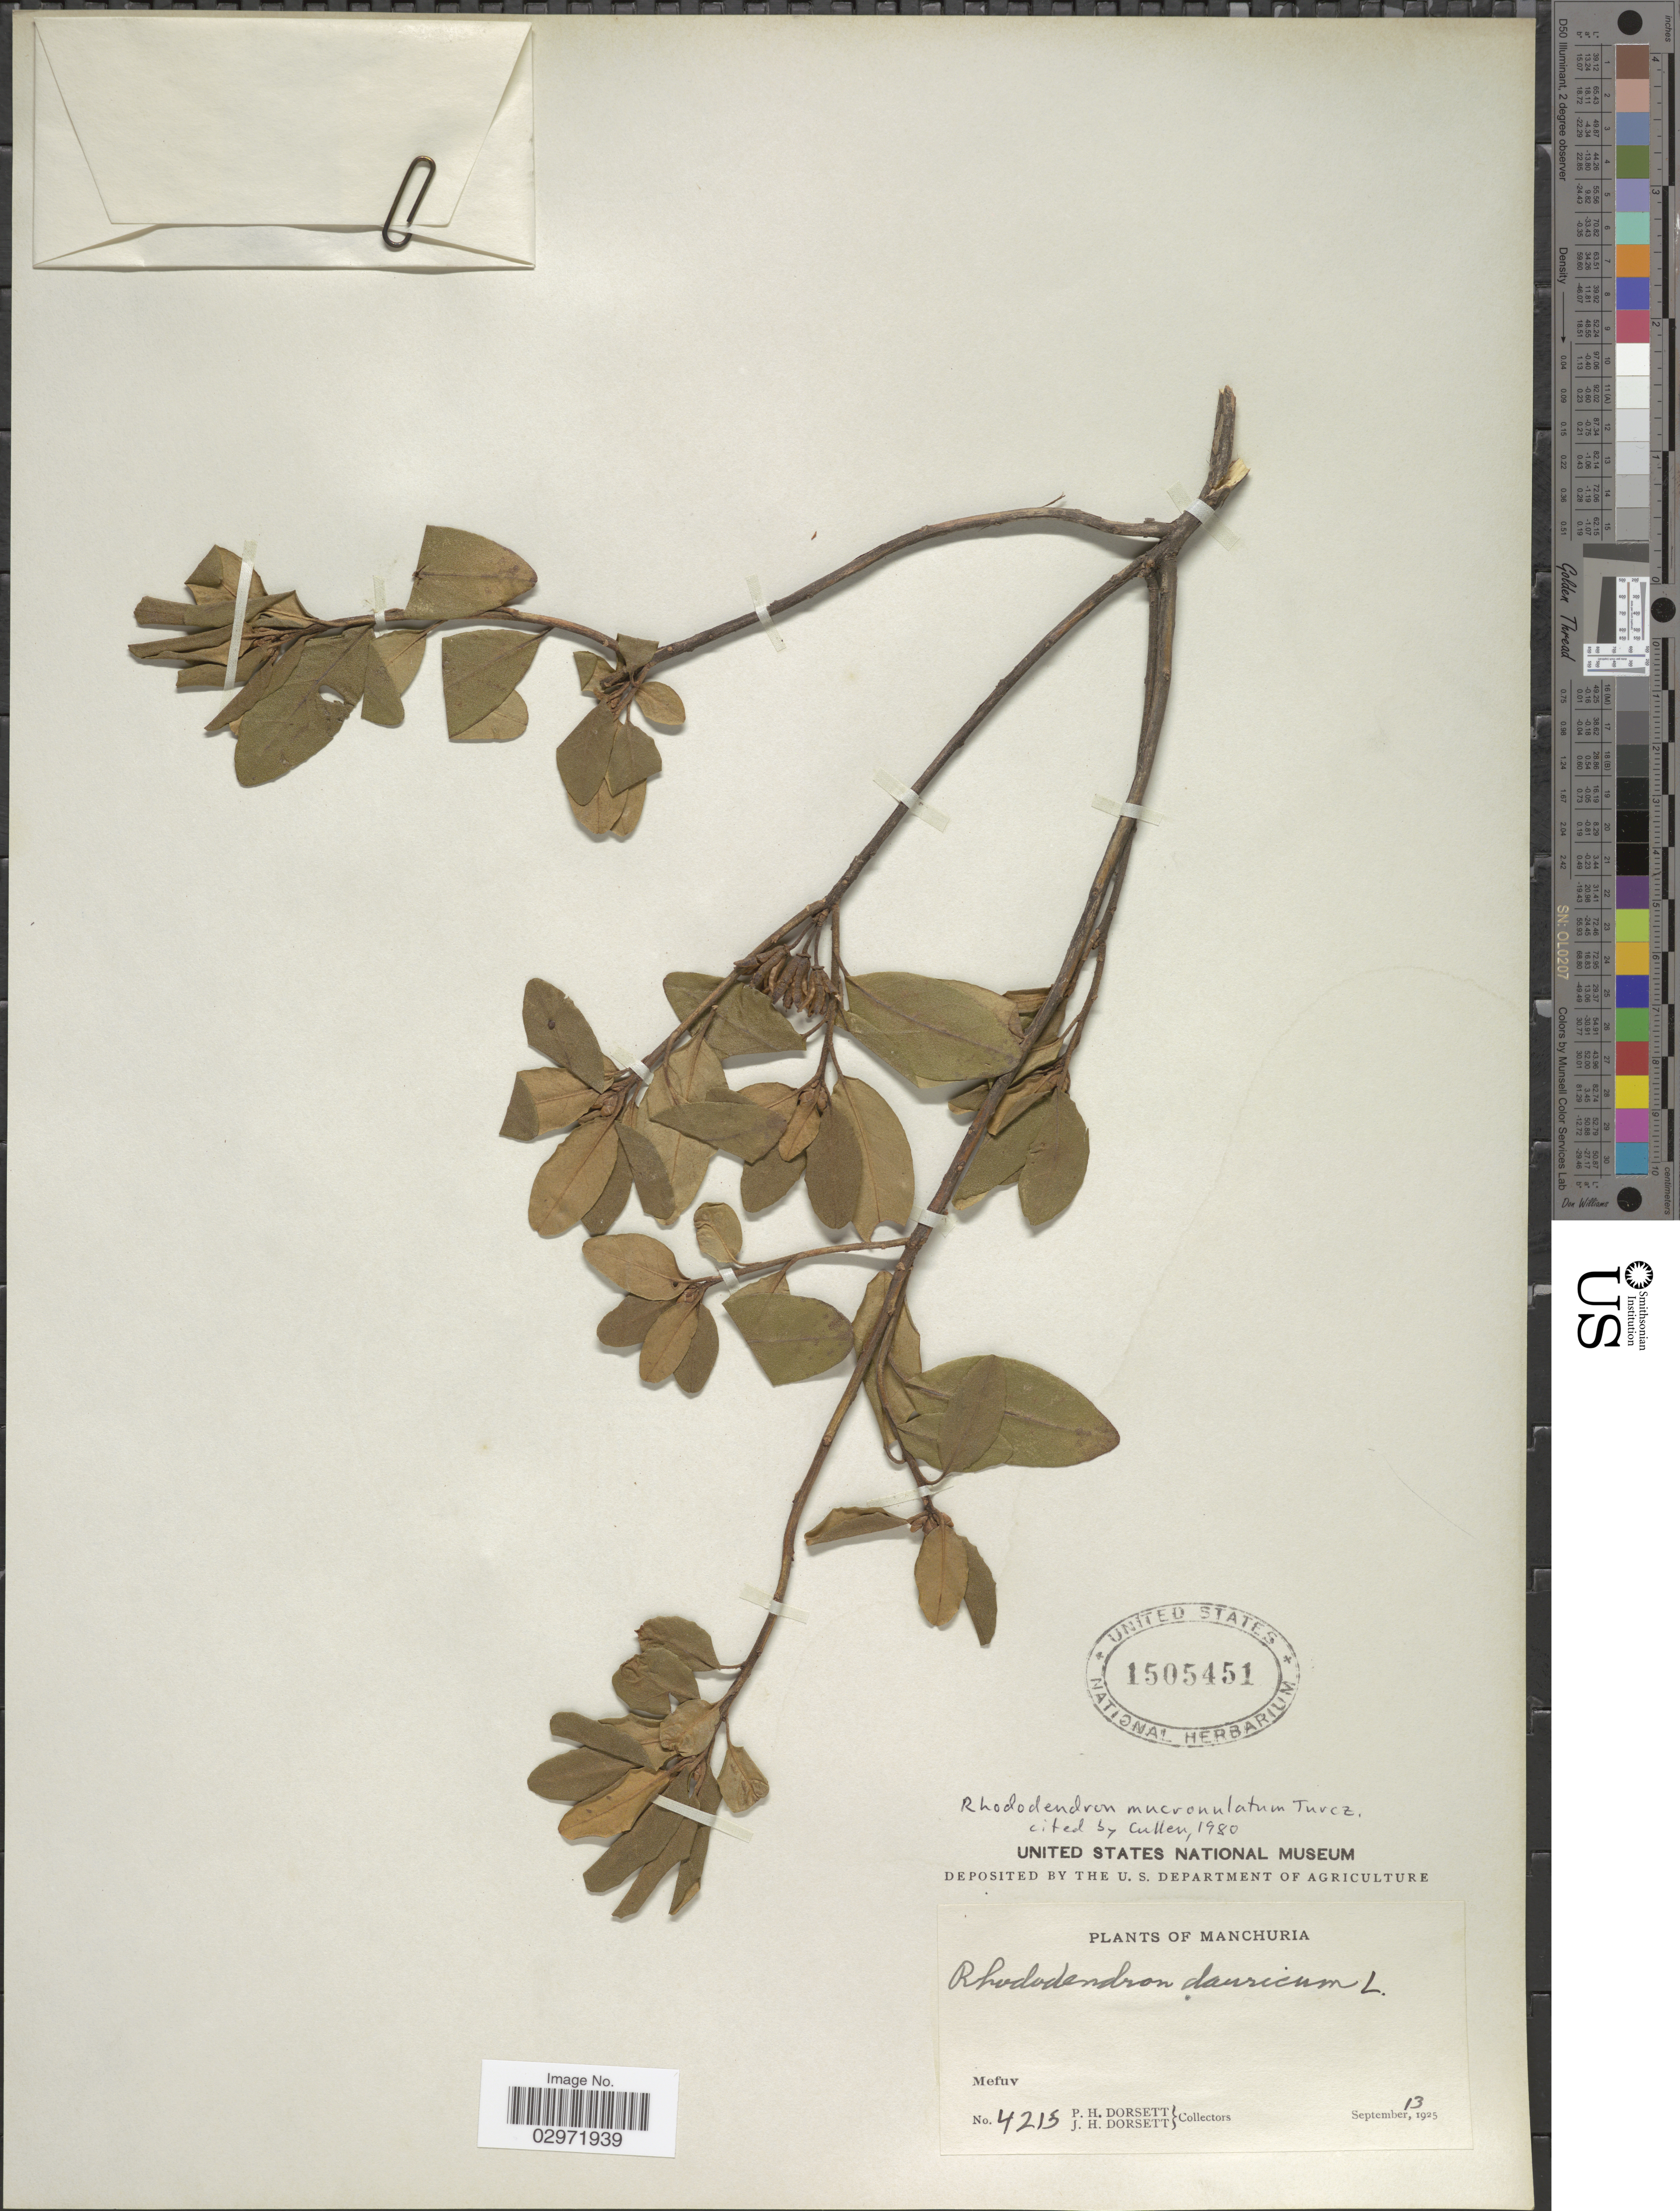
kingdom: Plantae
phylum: Tracheophyta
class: Magnoliopsida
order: Ericales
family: Ericaceae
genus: Rhododendron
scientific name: Rhododendron mucronulatum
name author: Turcz.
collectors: P. H. Dorsett & J. Dorsett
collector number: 4215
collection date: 1925-09-13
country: China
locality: Manchuria, Mefuv.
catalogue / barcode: US 1505451